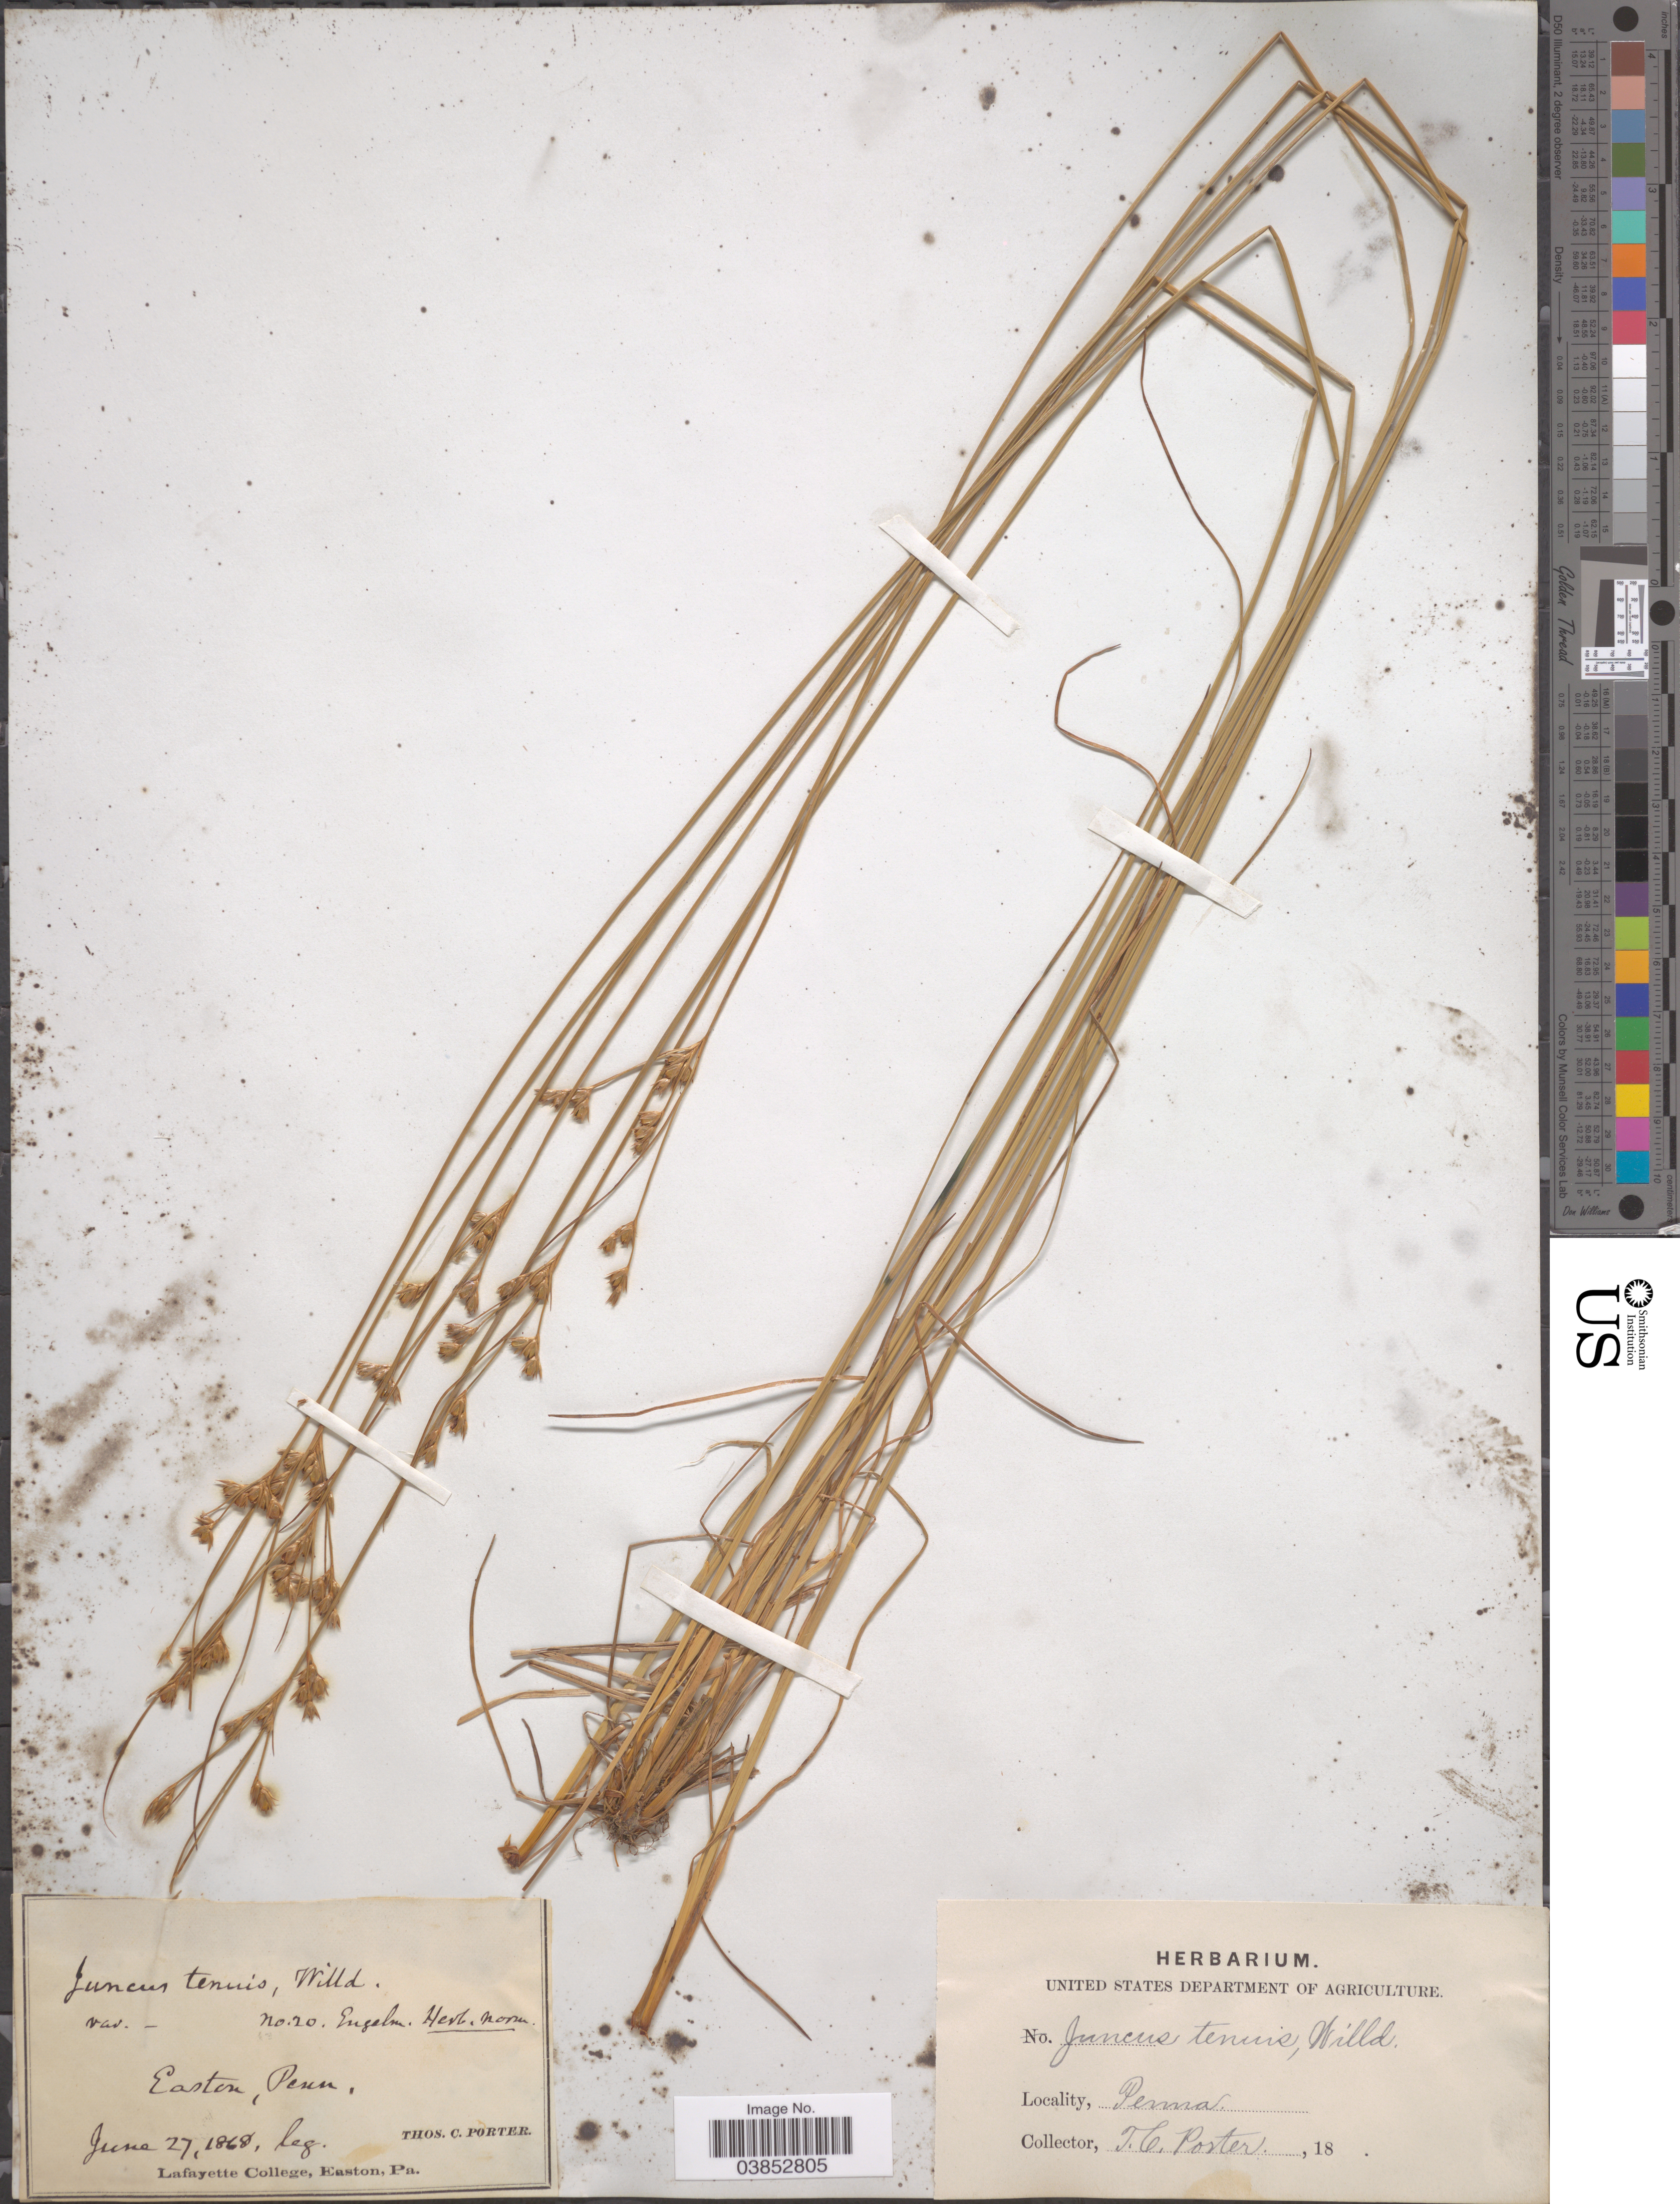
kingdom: Plantae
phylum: Tracheophyta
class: Liliopsida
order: Poales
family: Juncaceae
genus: Juncus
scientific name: Juncus dudleyi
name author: Wiegand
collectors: T. Porter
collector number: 20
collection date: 1868-06-27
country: United States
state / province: Pennsylvania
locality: Eastern.